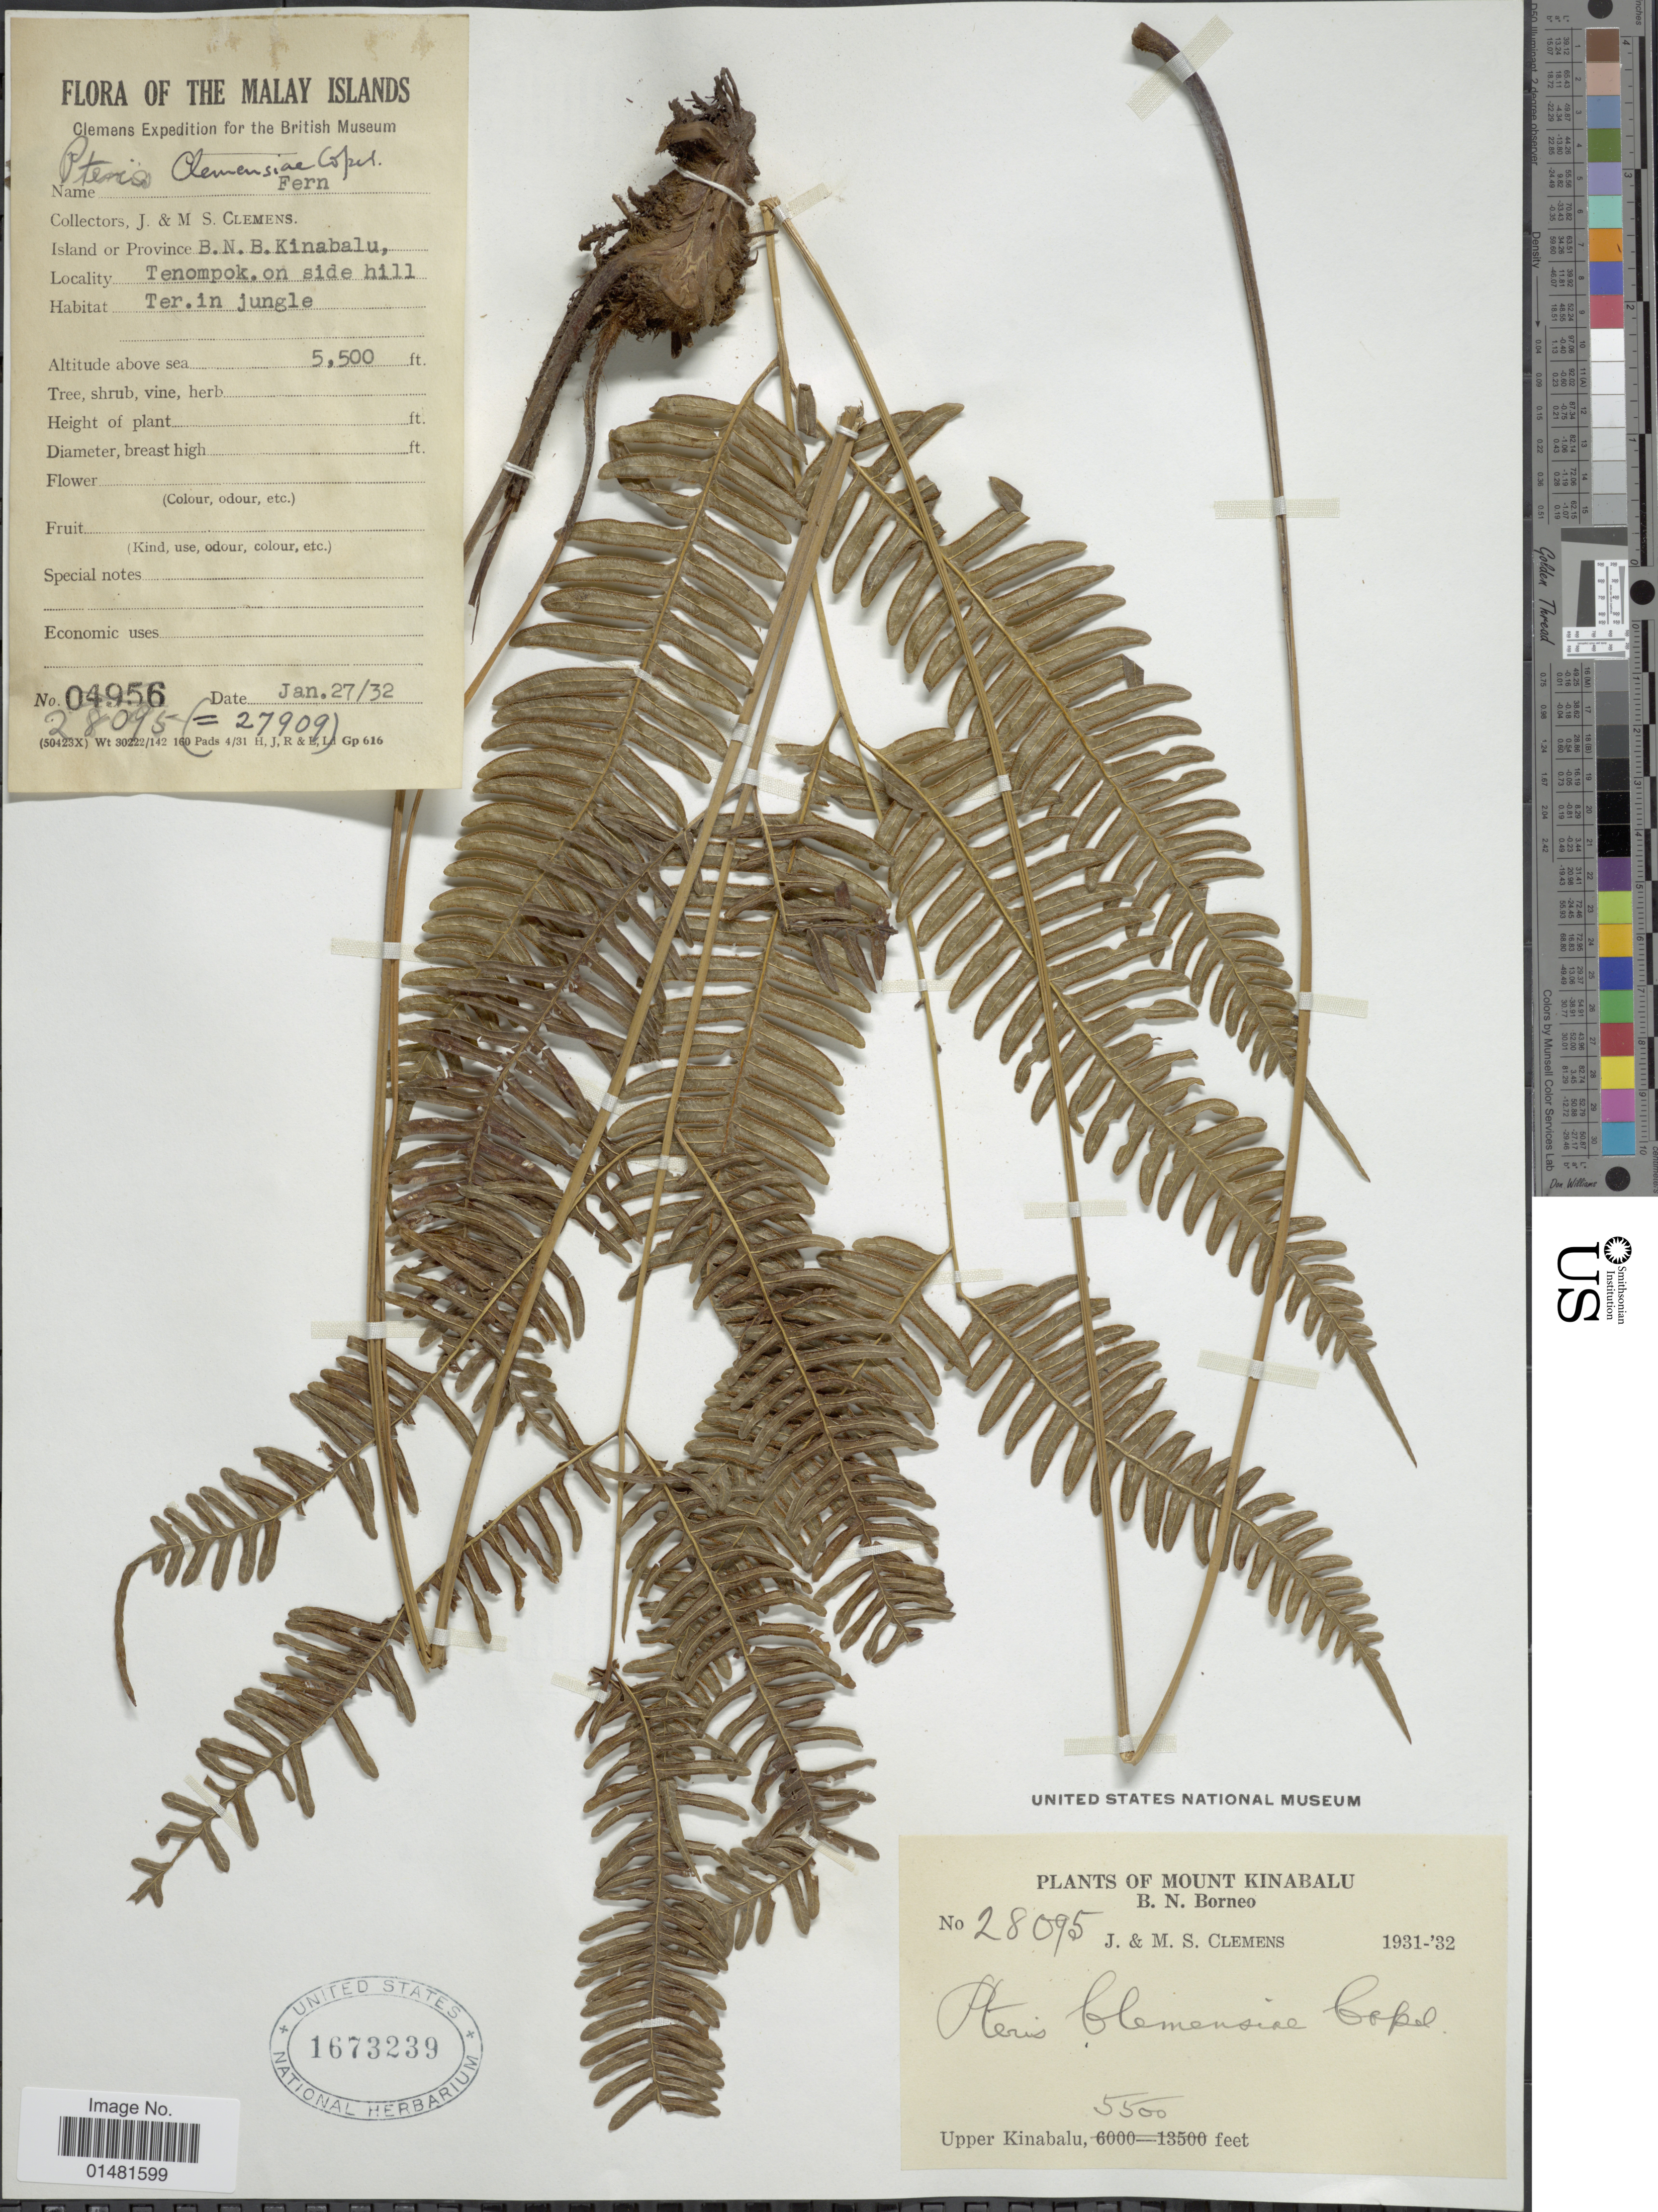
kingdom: Plantae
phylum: Tracheophyta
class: Polypodiopsida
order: Polypodiales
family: Pteridaceae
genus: Pteris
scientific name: Pteris clemensiae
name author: Copel.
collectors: J. Clemens & M. S. Clemens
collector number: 28095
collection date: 1931/1932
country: Malaysia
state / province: Sabah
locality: Mount Kinabalu, B. N. Borneo, Upper Kinabalu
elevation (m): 1676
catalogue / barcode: US 1673239